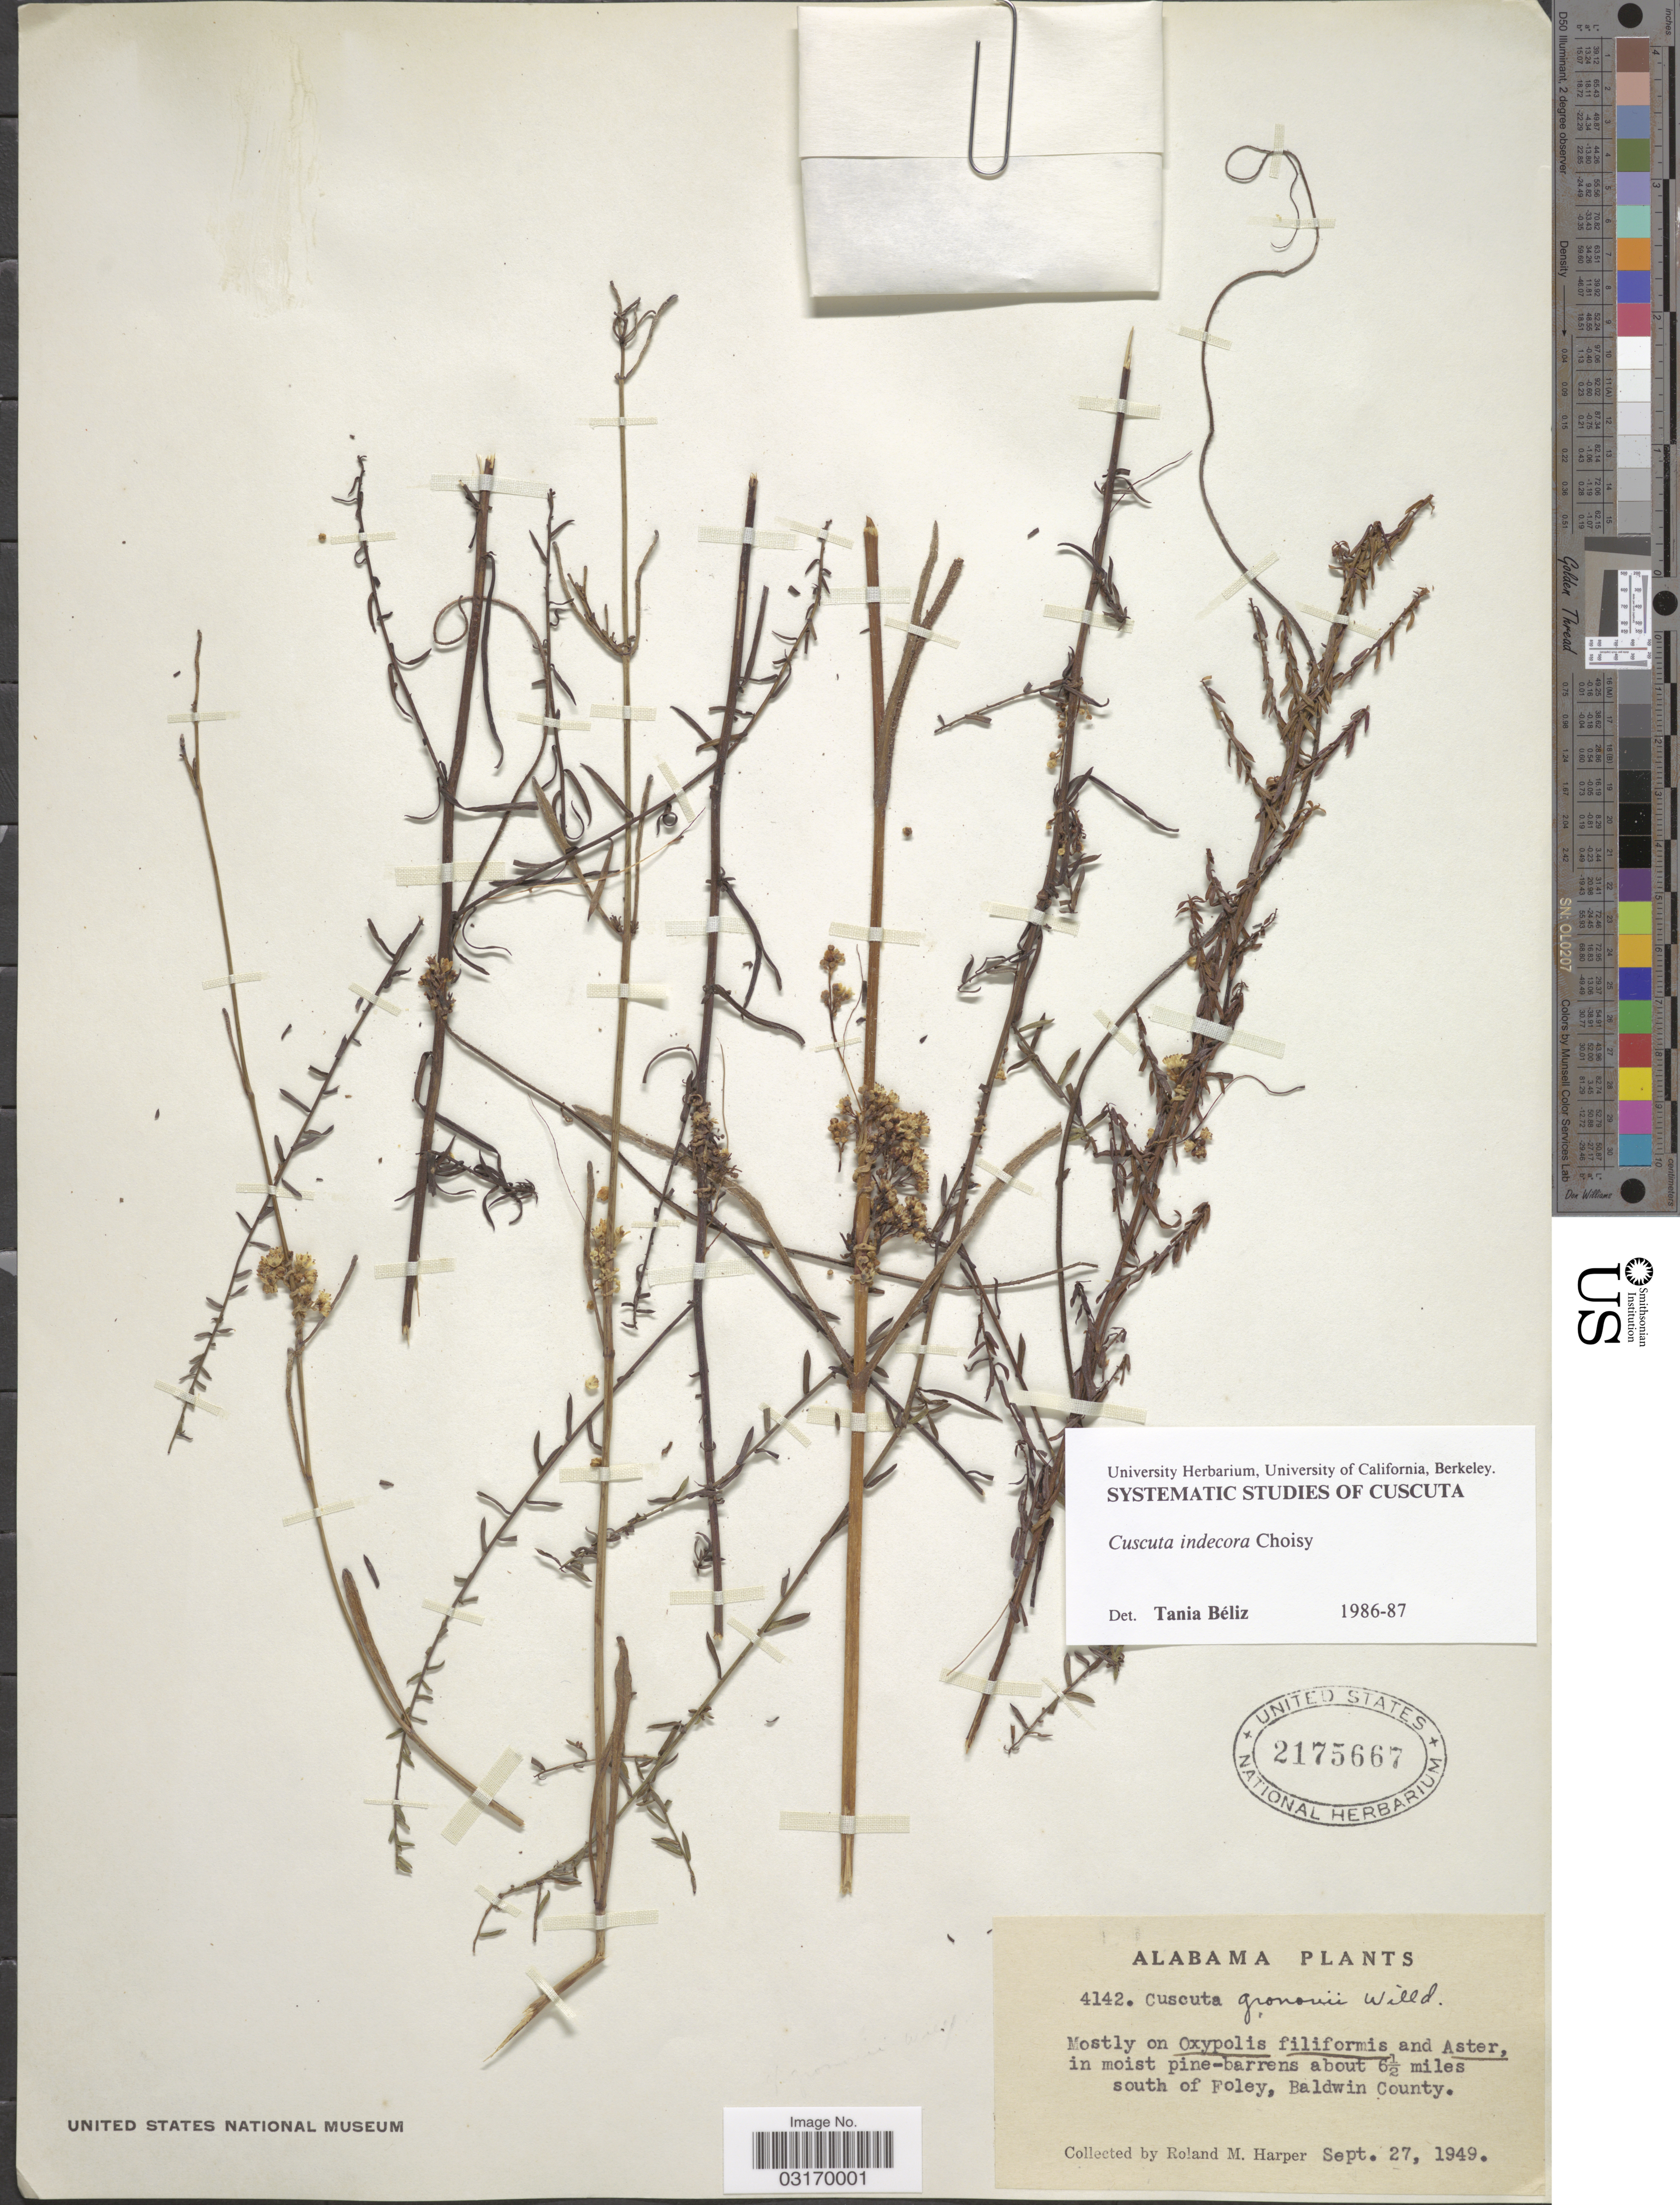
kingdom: Plantae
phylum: Tracheophyta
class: Magnoliopsida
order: Solanales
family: Convolvulaceae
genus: Cuscuta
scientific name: Cuscuta indecora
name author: Choisy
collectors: R. M. Harper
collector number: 4142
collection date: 1949-09-27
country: United States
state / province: Alabama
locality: About 6½ miles south of Foley, Baldwin County.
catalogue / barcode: US 2175667